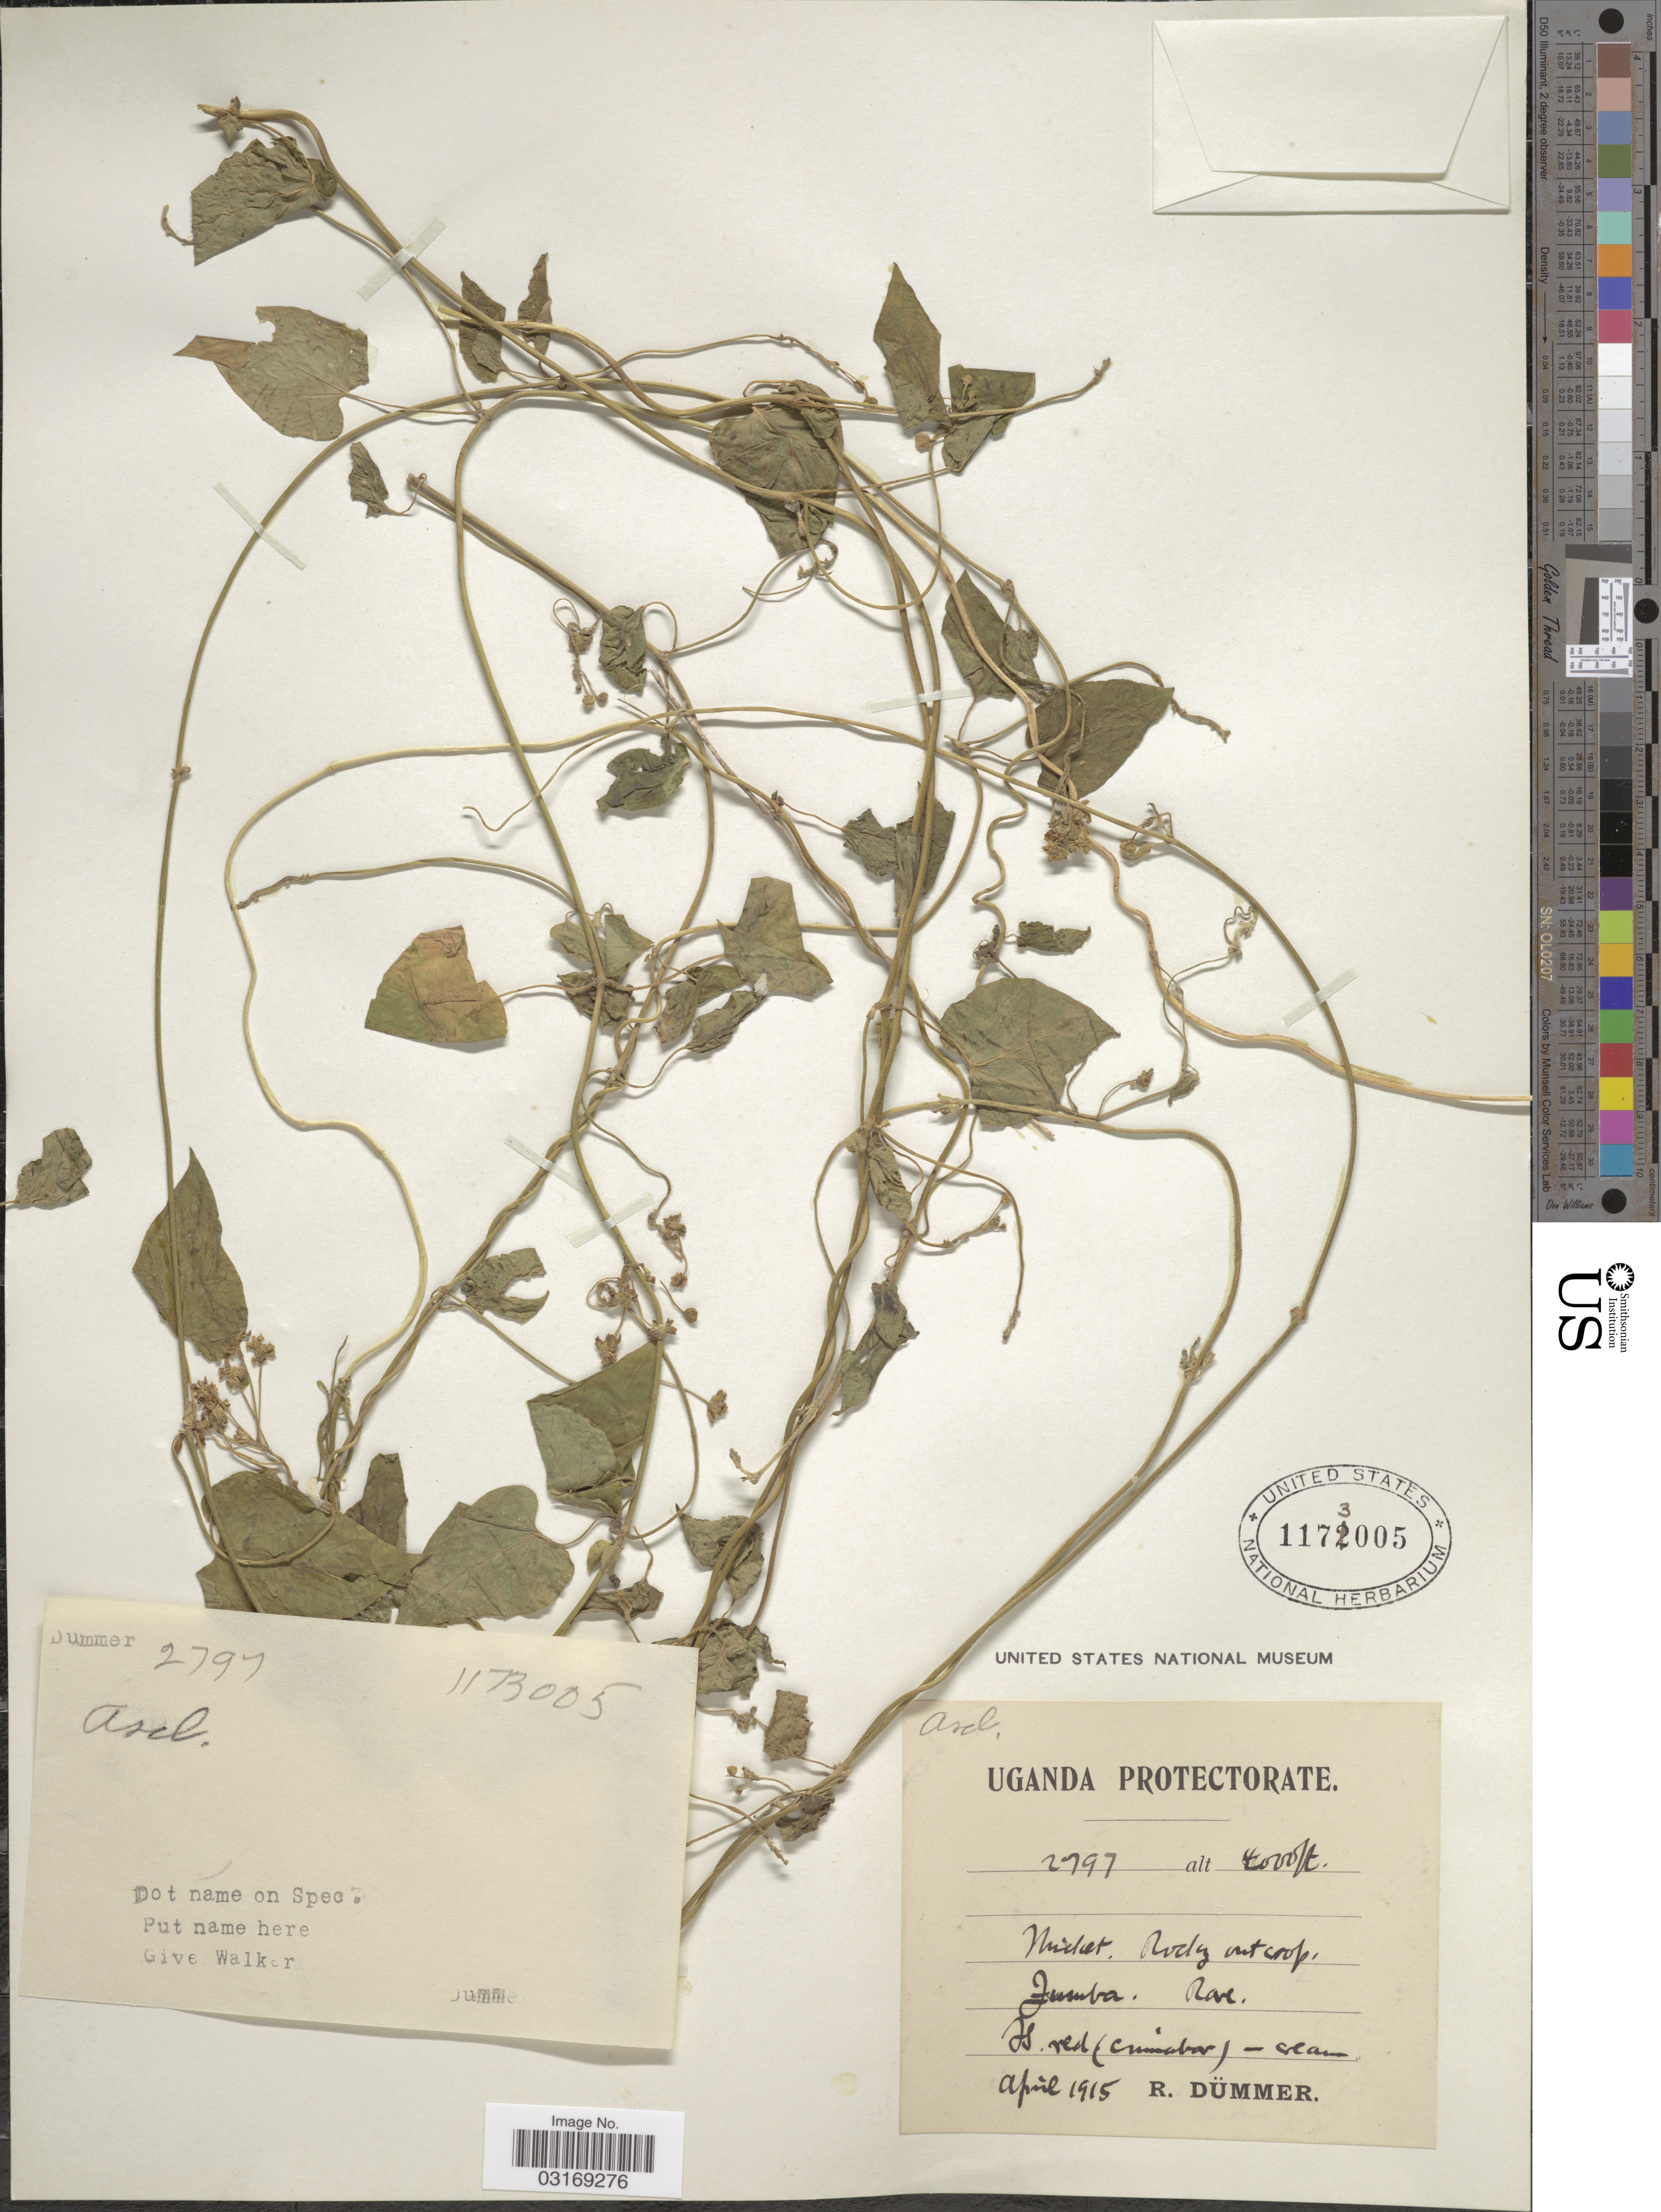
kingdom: Plantae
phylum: Tracheophyta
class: Magnoliopsida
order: Gentianales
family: Apocynaceae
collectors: R. A. Dümmer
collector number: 2797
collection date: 1915-04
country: Uganda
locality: Jumba.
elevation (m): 1219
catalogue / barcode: US 1173005